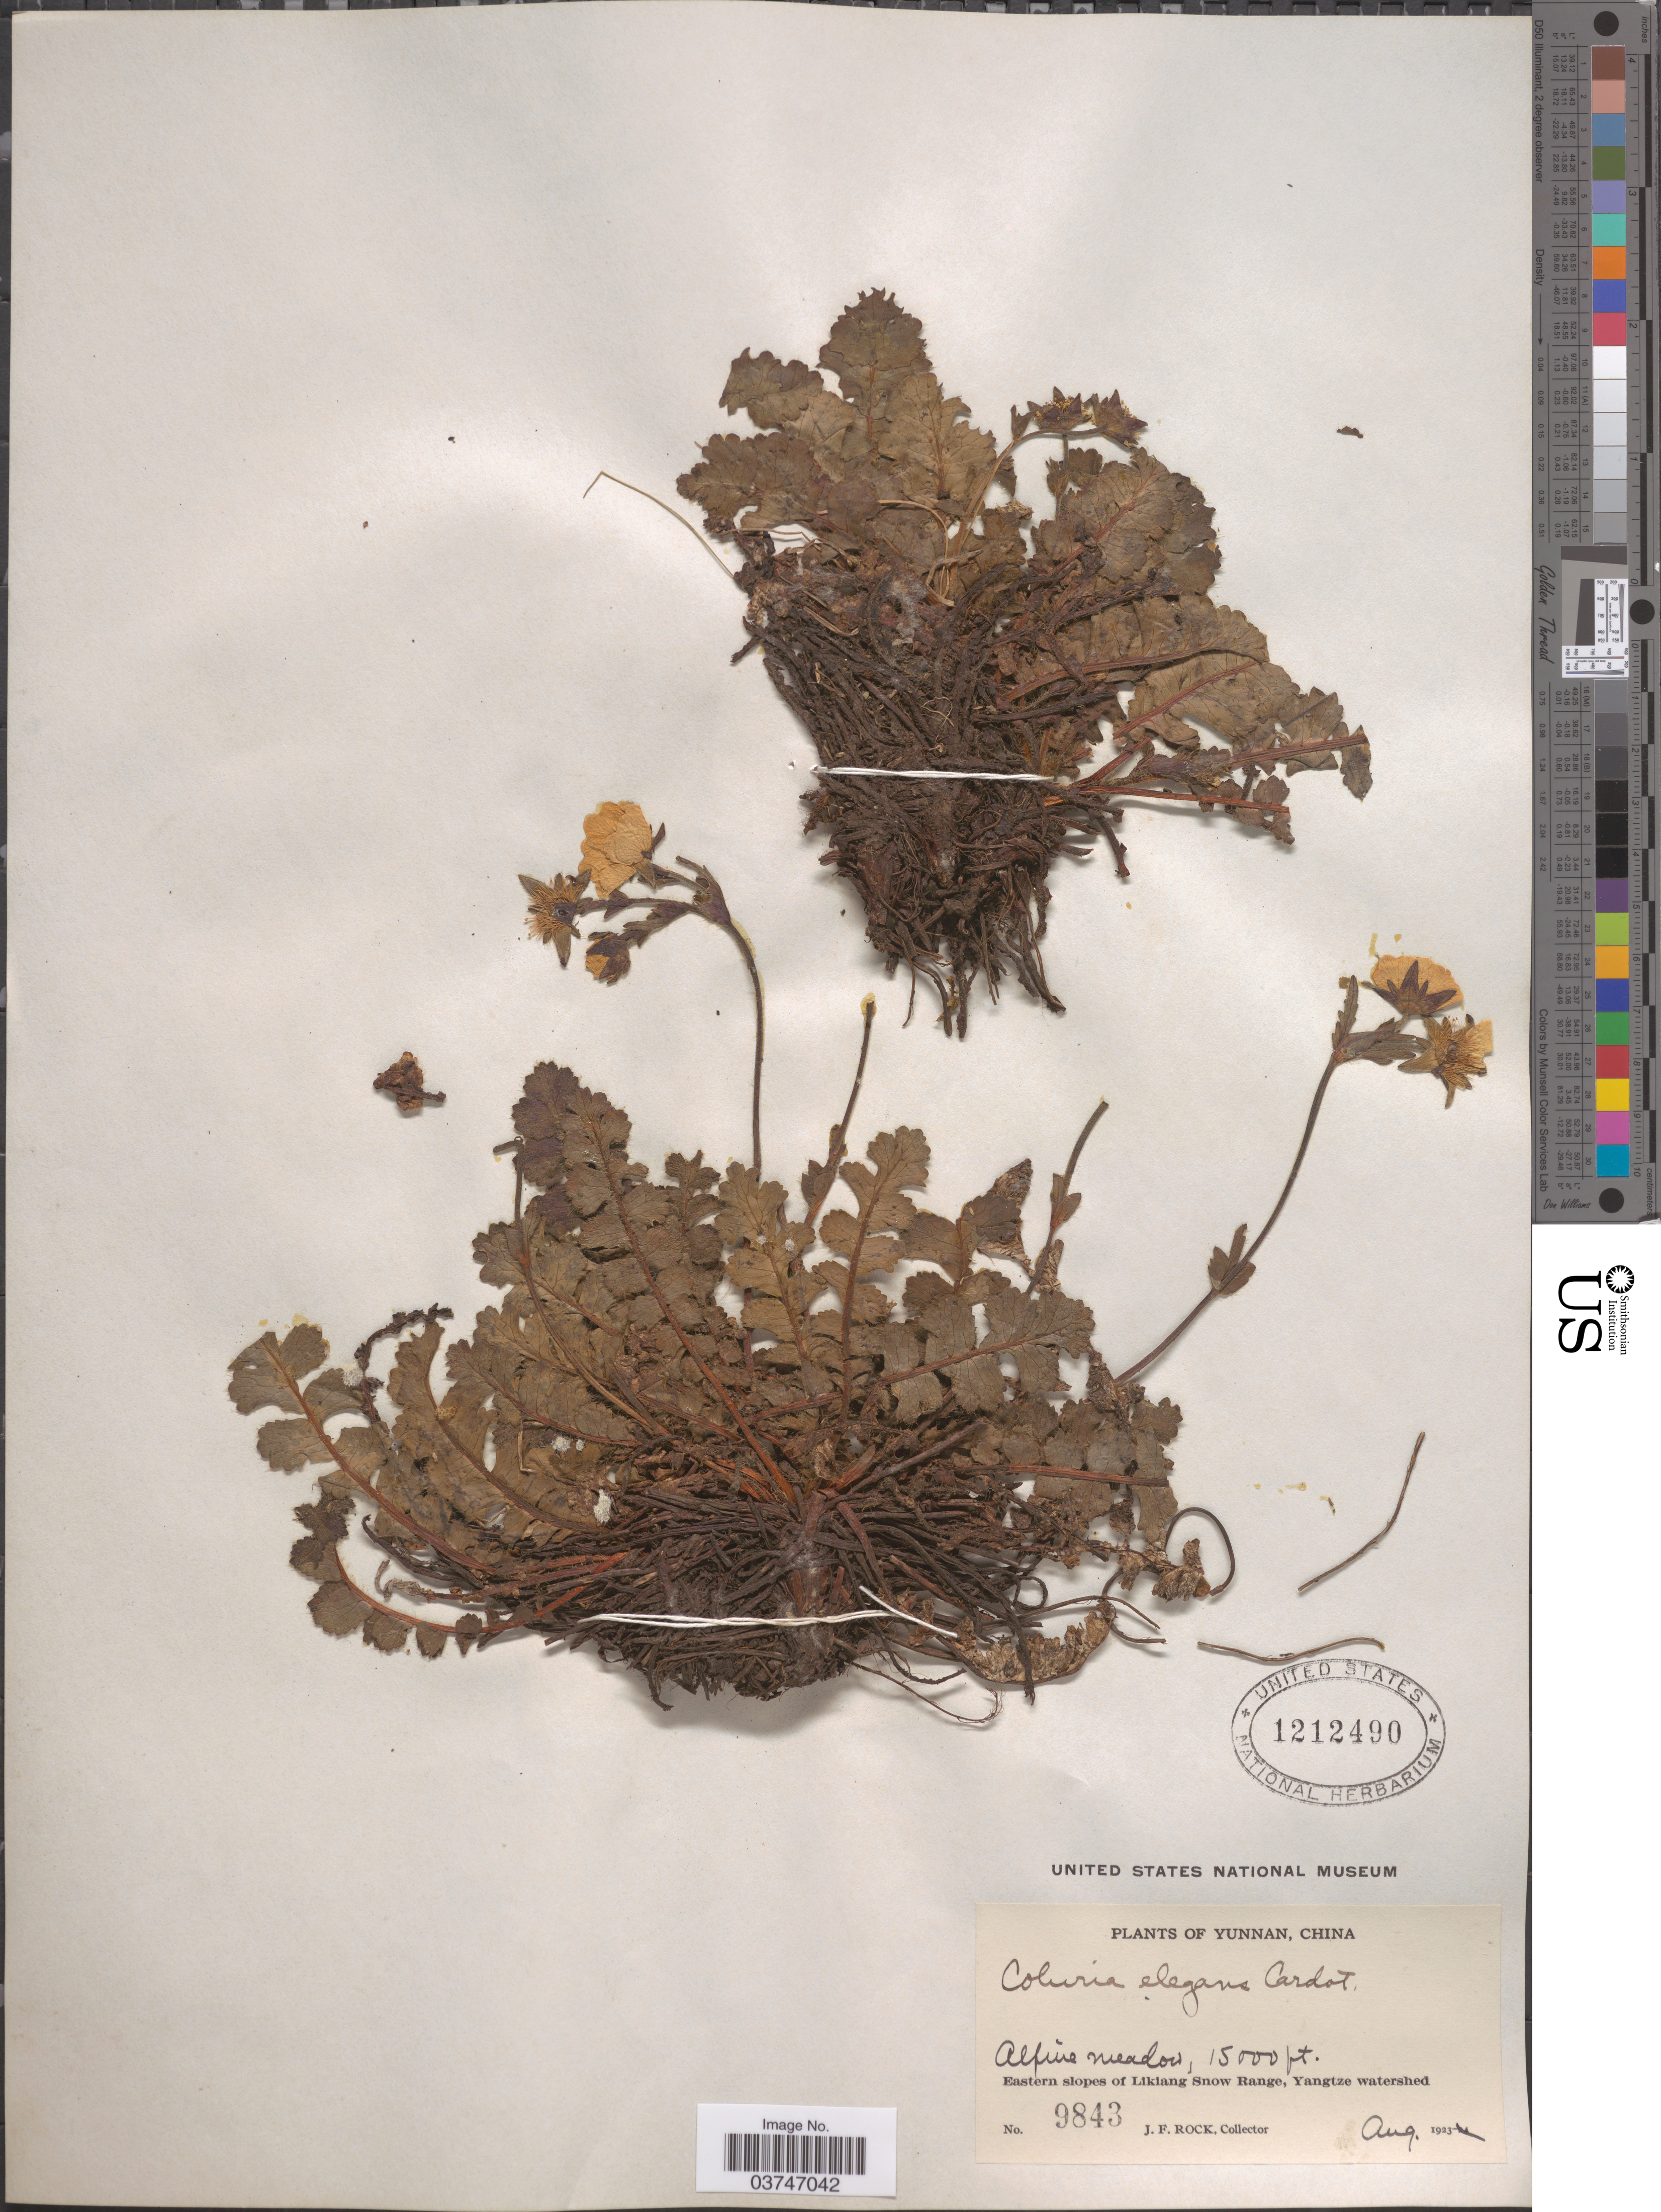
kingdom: Plantae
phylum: Tracheophyta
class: Magnoliopsida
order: Rosales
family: Rosaceae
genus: Coluria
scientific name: Coluria longifolia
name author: Maxim.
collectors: J. Rock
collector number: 9843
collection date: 1923-08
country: China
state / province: Yunnan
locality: Eastern slopes of Likiang Snow Range, Yangtze watershed.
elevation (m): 4572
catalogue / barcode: US 1212490